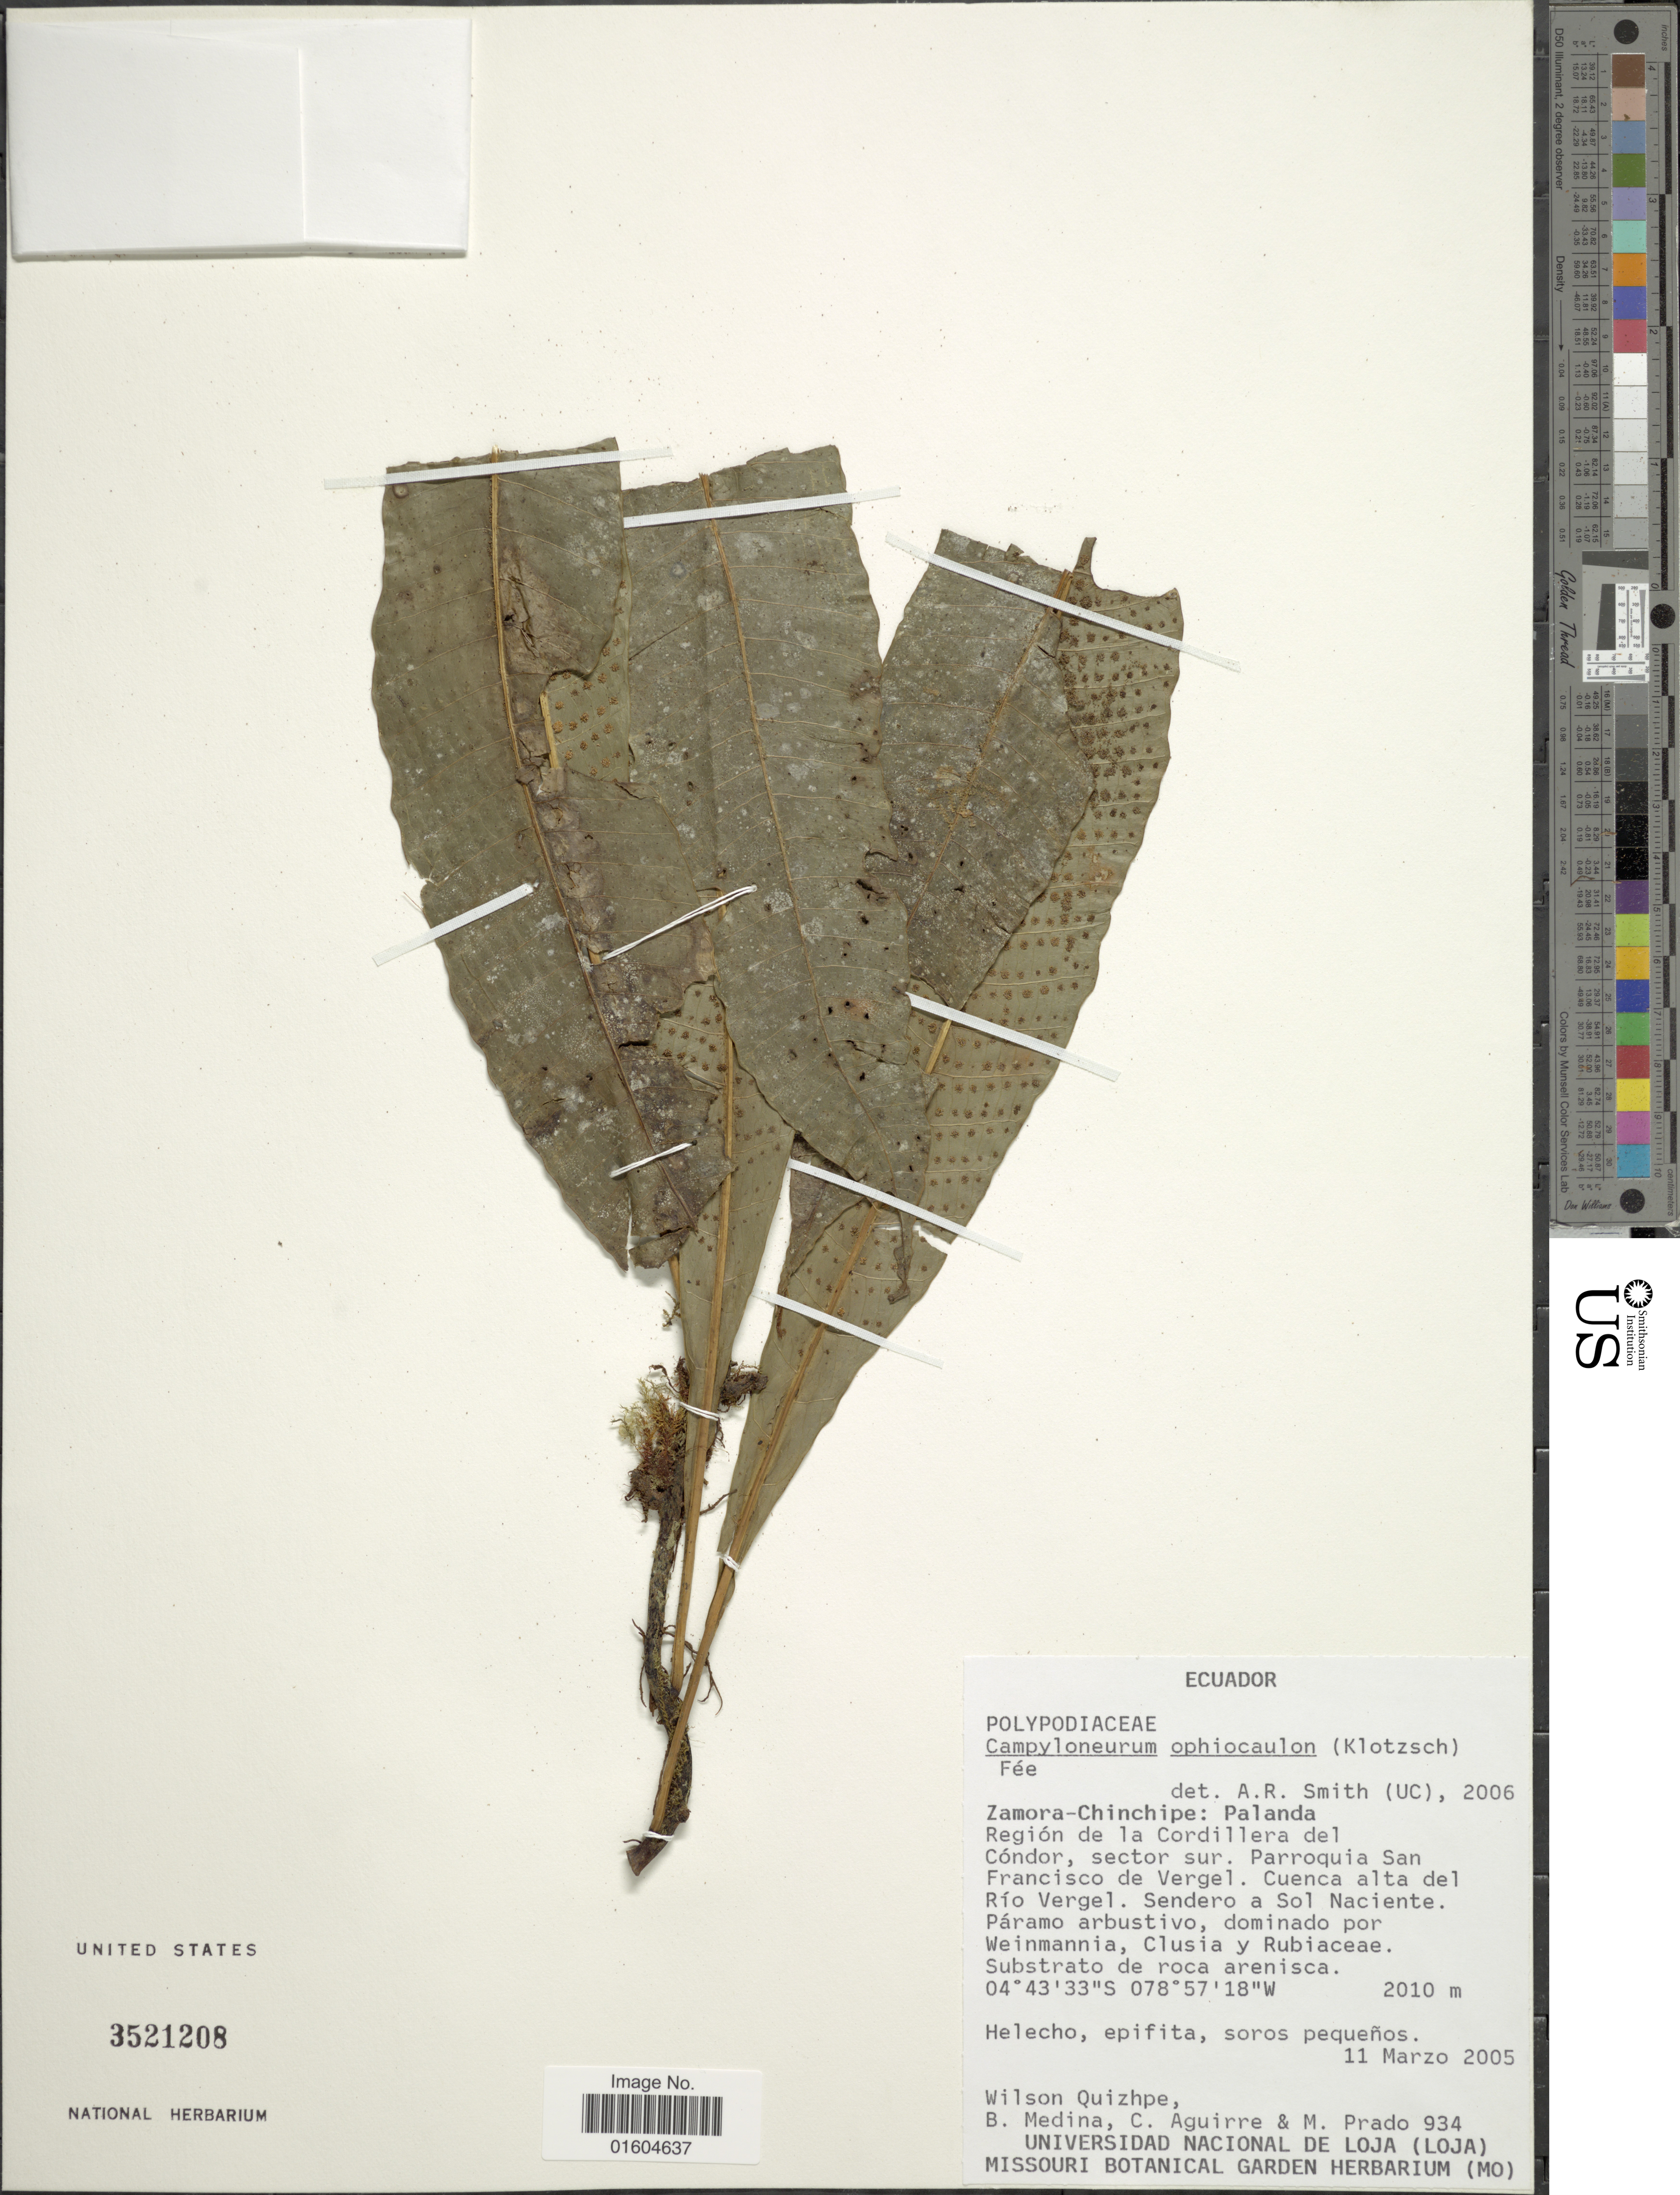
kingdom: Plantae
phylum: Tracheophyta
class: Polypodiopsida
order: Polypodiales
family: Polypodiaceae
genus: Campyloneurum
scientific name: Campyloneurum ophiocaulon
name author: (Klotzsch) Fée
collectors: W. Quizhpe, B. Medina, C. Aguirre & M. Prado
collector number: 934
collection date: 2005-03-11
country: Ecuador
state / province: Zamora-Chinchipe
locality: Ecuador. Zamora-Chinchipe: Palanda. Region de la Cordillera del Condor, sector sur. Parroquia San Francisco de Vergel. Cuenca alta del Rio Vergel. Sendero a Sol Naciente. Paramo arbustivo, dominado por Weinmannia, Clusia y Rubiaceae. Substrato de roca arenisca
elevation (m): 2010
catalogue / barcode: US 3521205